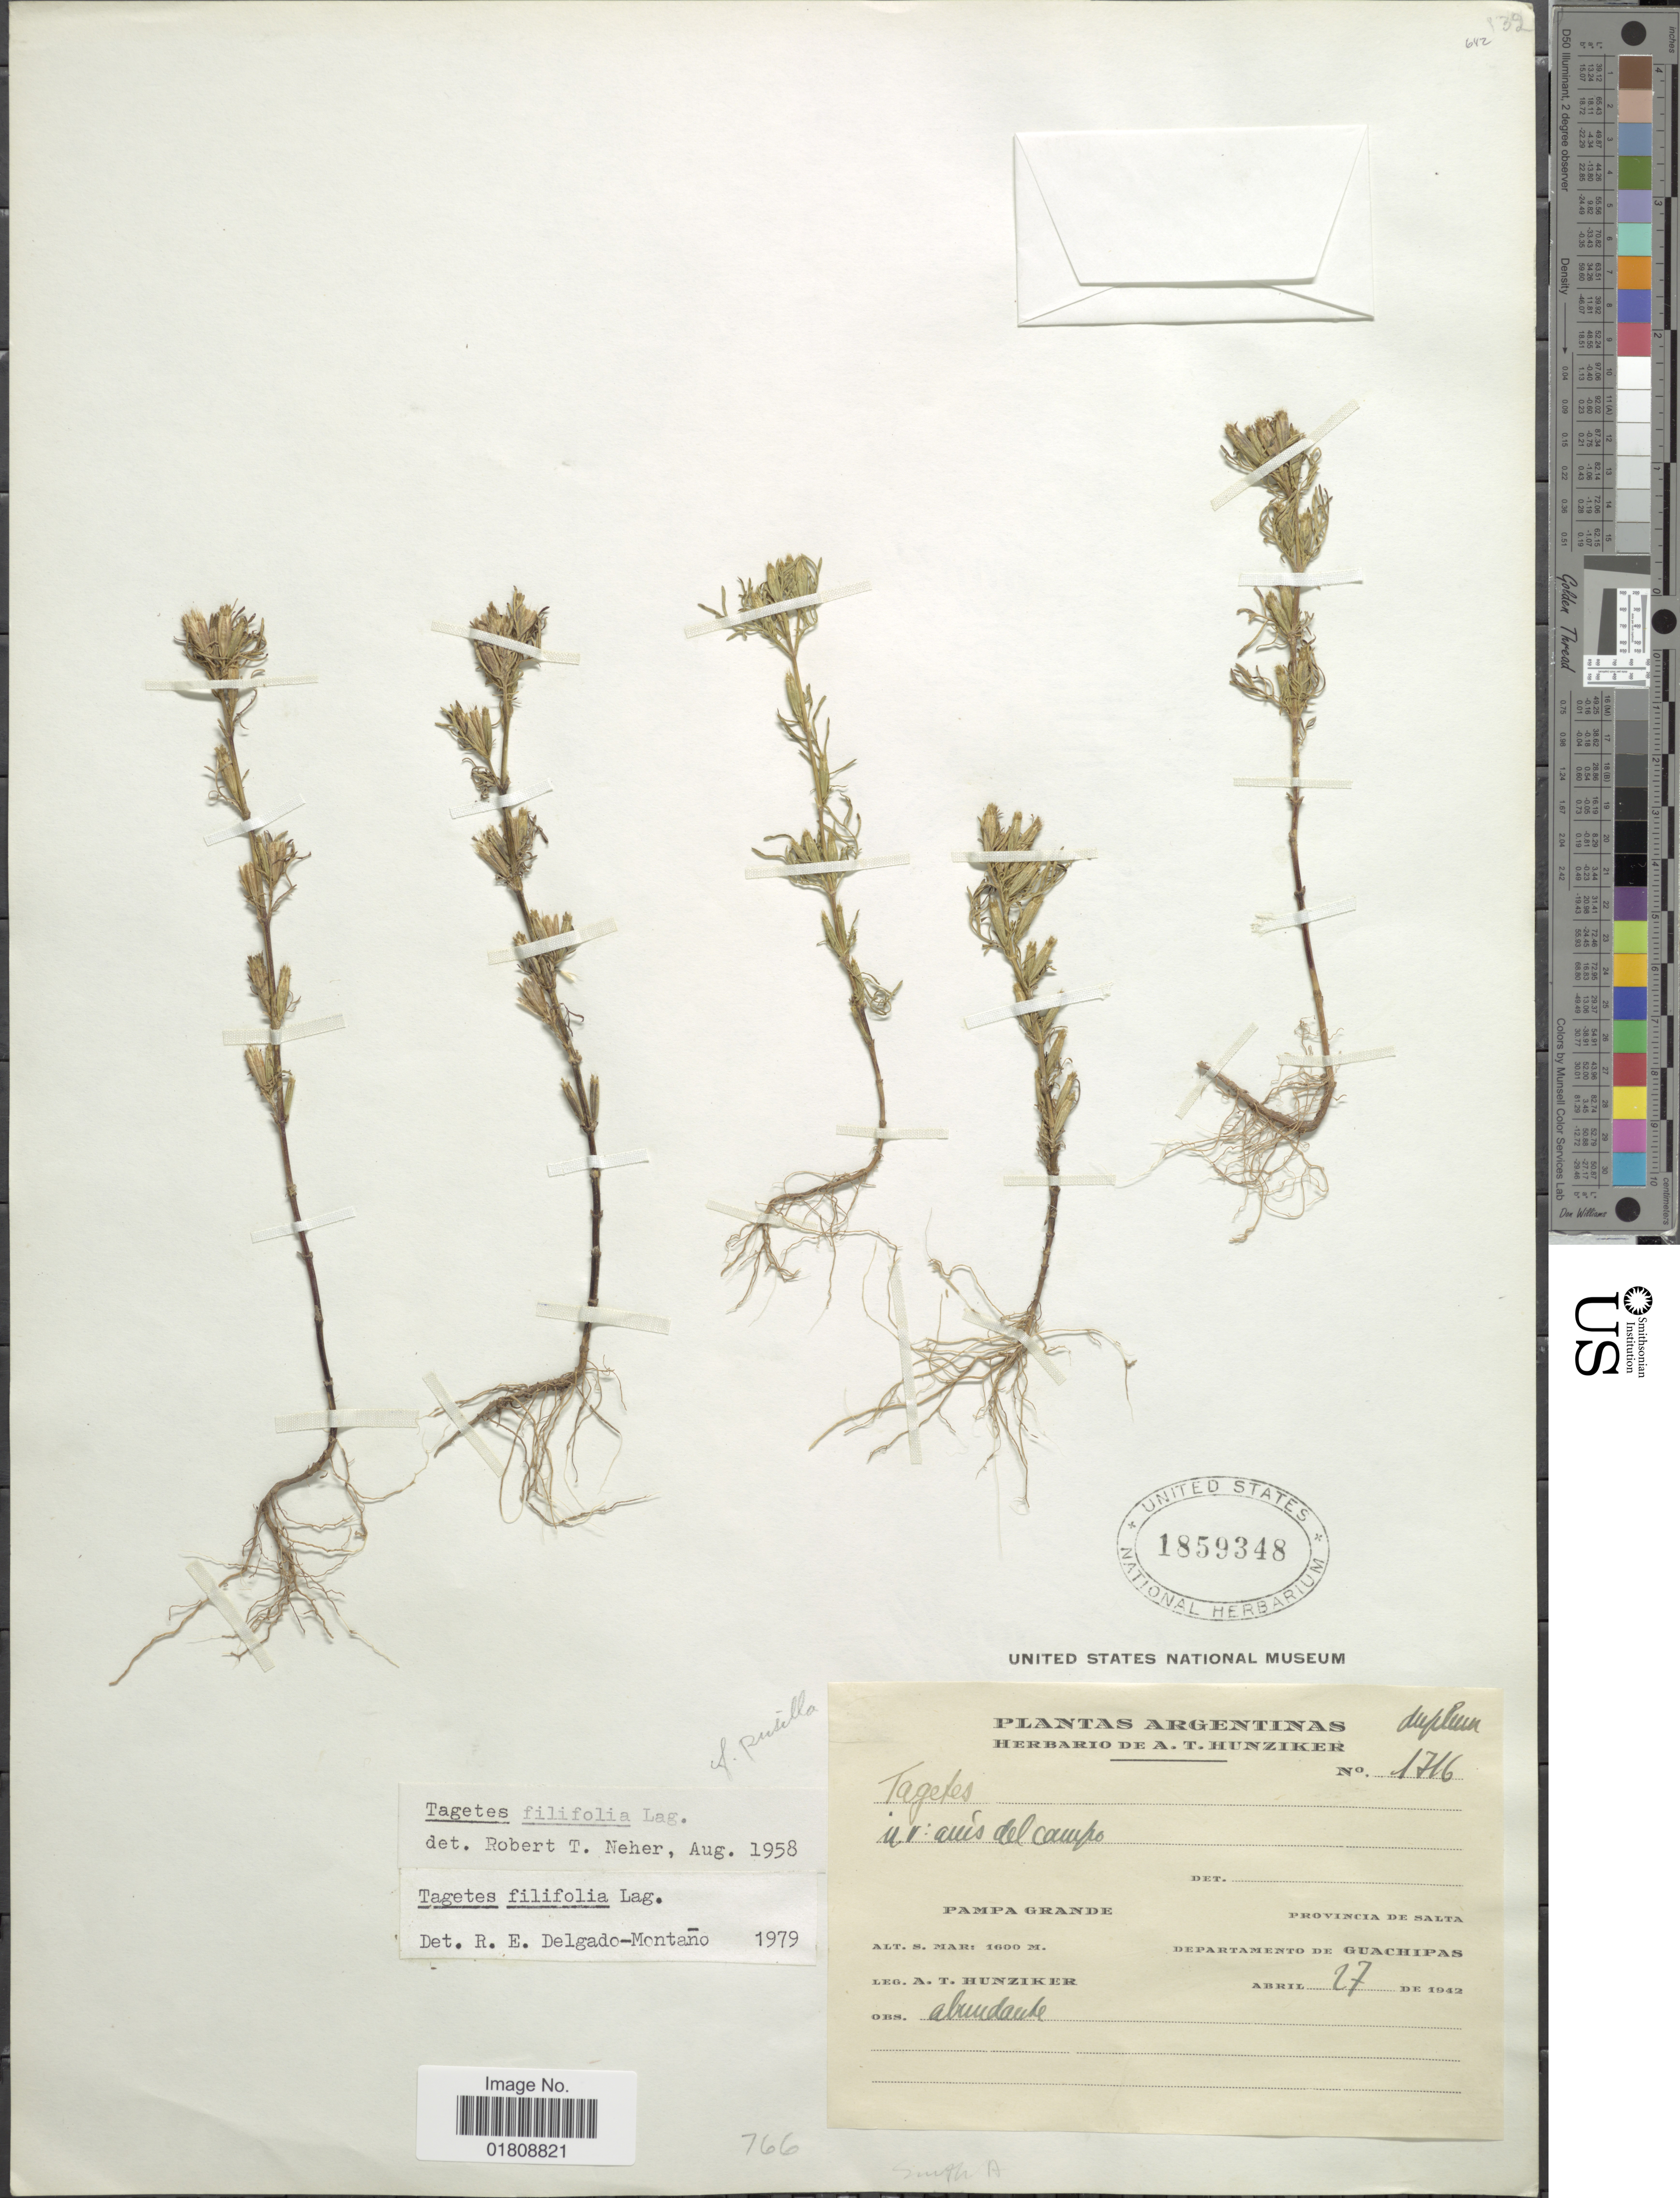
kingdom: Plantae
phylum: Tracheophyta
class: Magnoliopsida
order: Asterales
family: Asteraceae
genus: Tagetes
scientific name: Tagetes filifolia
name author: Lag.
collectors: A. T. Hunziker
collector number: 1716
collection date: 1942-04-27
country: Argentina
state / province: Salta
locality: Pampa Grande, Departamento de Guachipas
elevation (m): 1600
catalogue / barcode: US 1859348